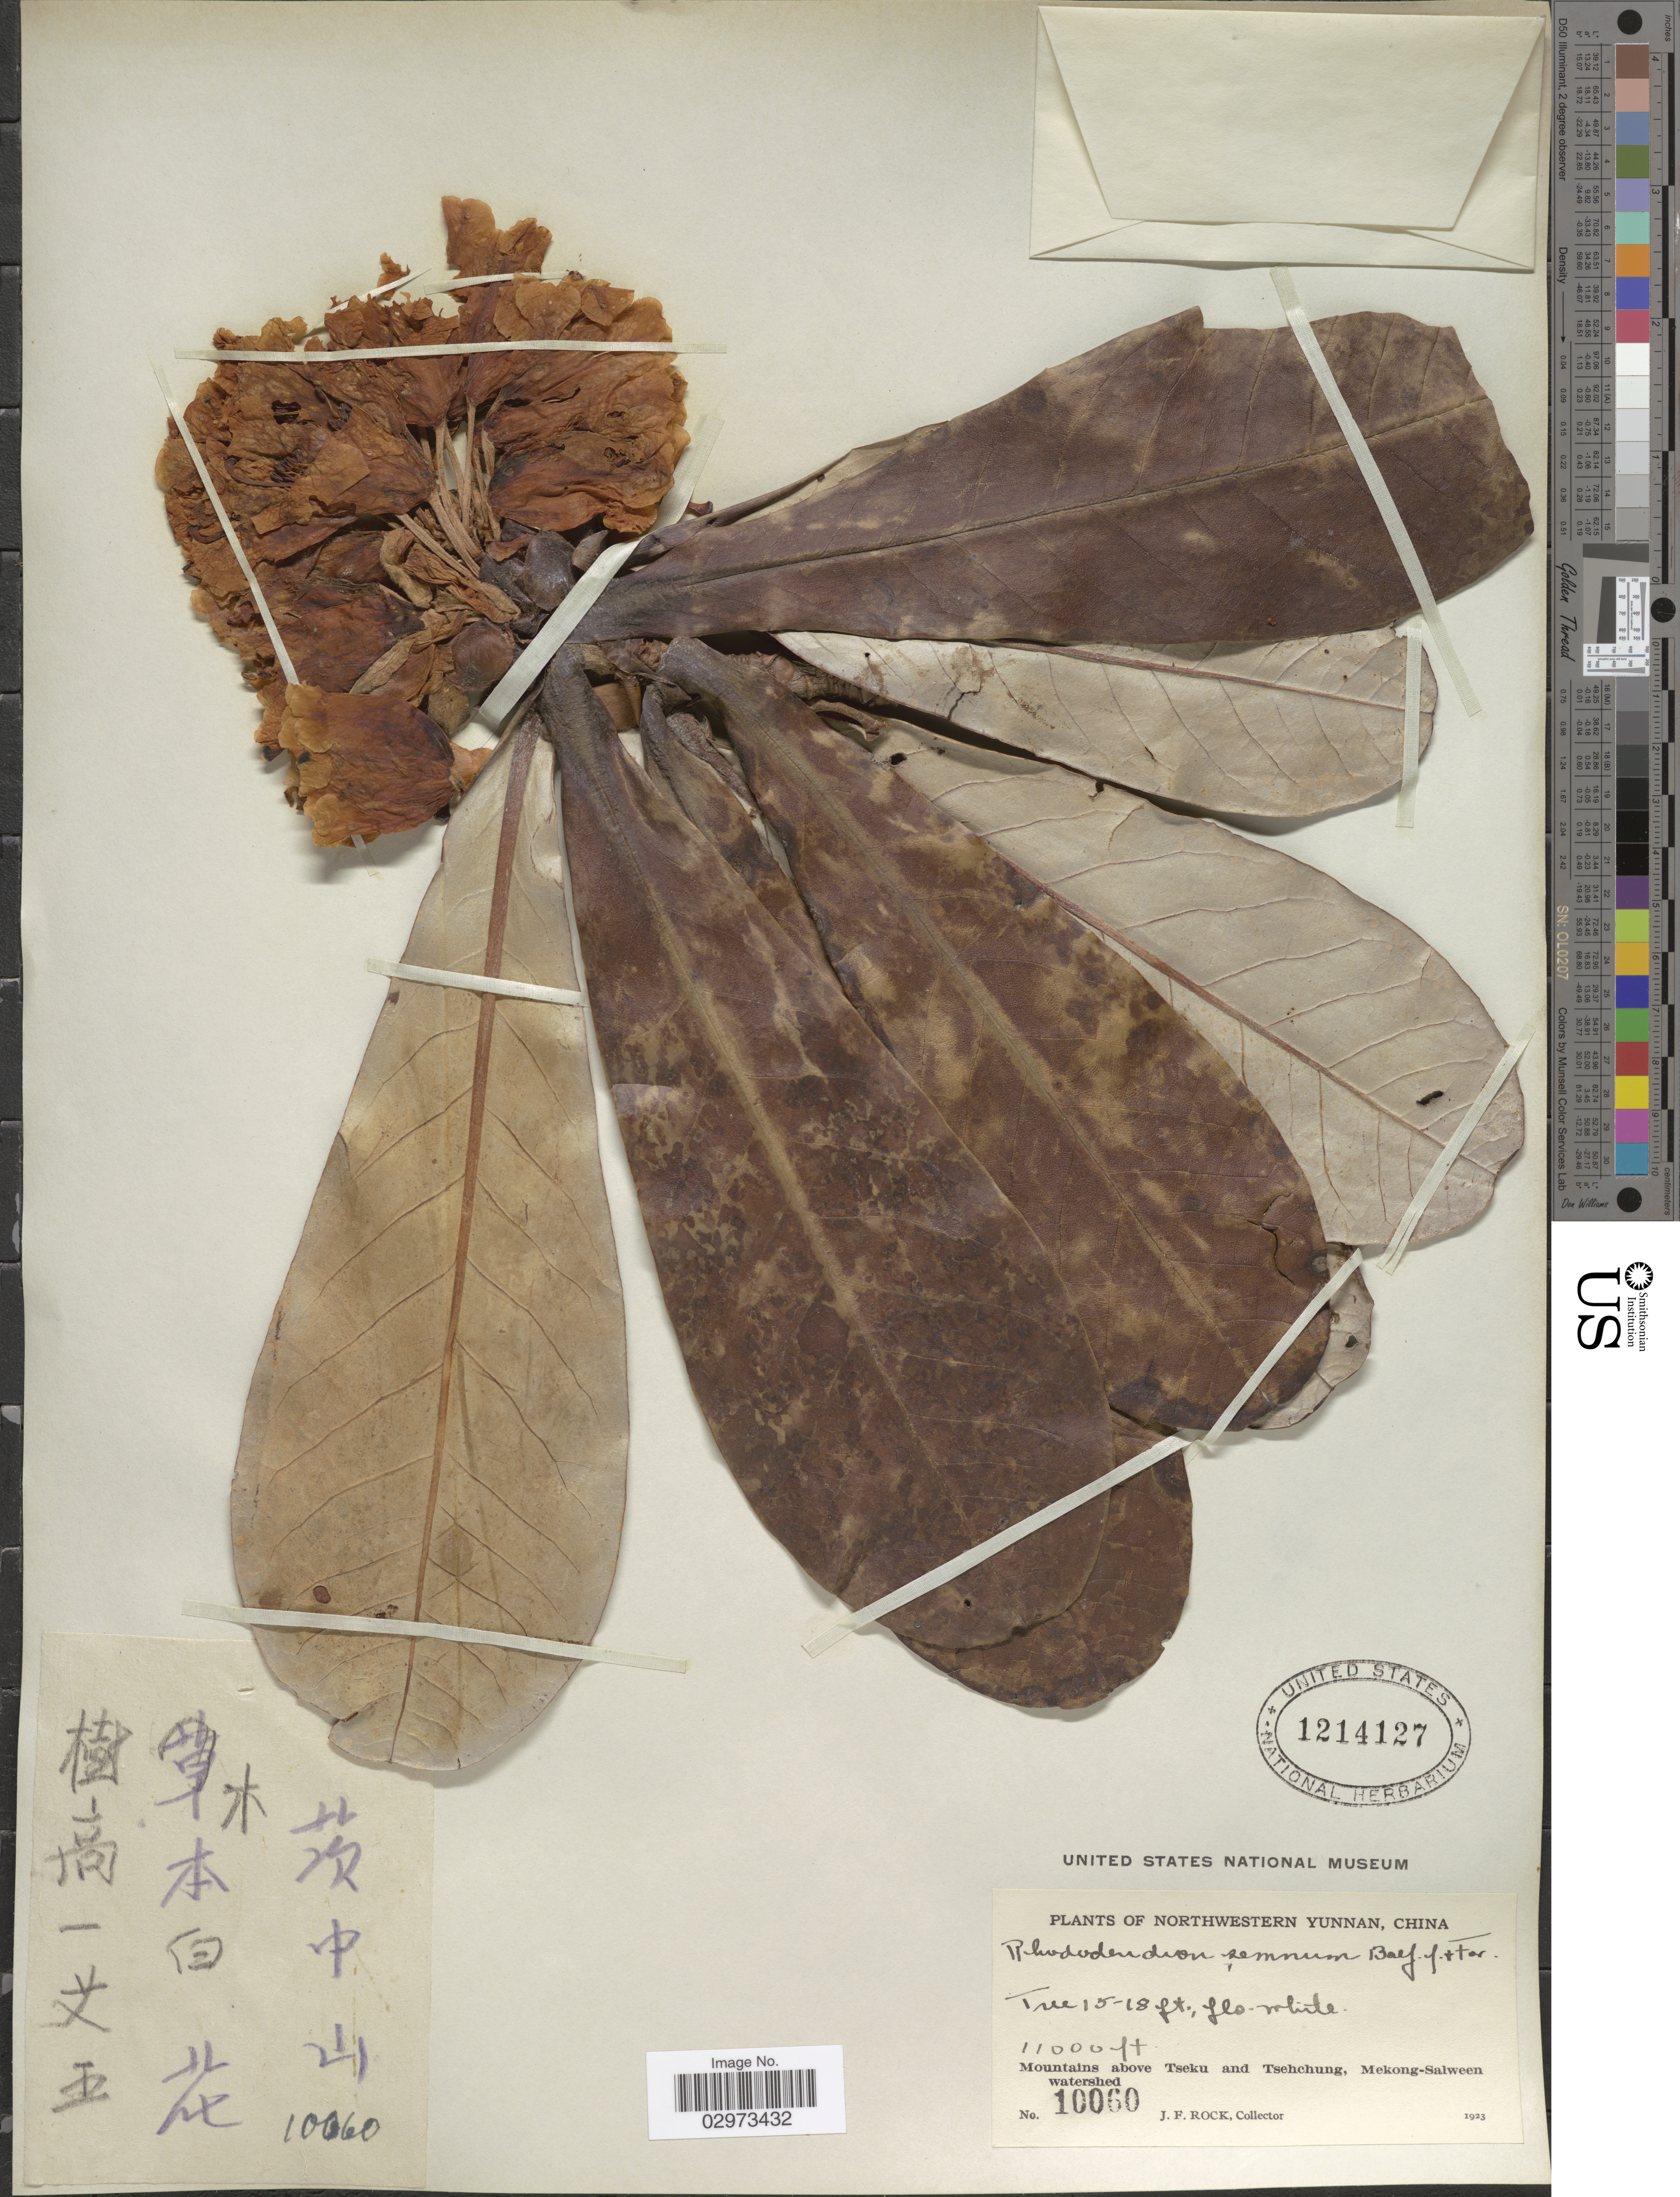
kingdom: Plantae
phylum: Tracheophyta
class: Magnoliopsida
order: Ericales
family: Ericaceae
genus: Rhododendron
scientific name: Rhododendron semnum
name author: Balf. f. & W.W. Sm.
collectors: J. Rock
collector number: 10060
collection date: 1923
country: China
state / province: Yunnan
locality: Northwestern Yunnan. Mountains above Tseku and Tsehchung, Mekong-Salween watershed.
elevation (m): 3353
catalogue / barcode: US 1214127